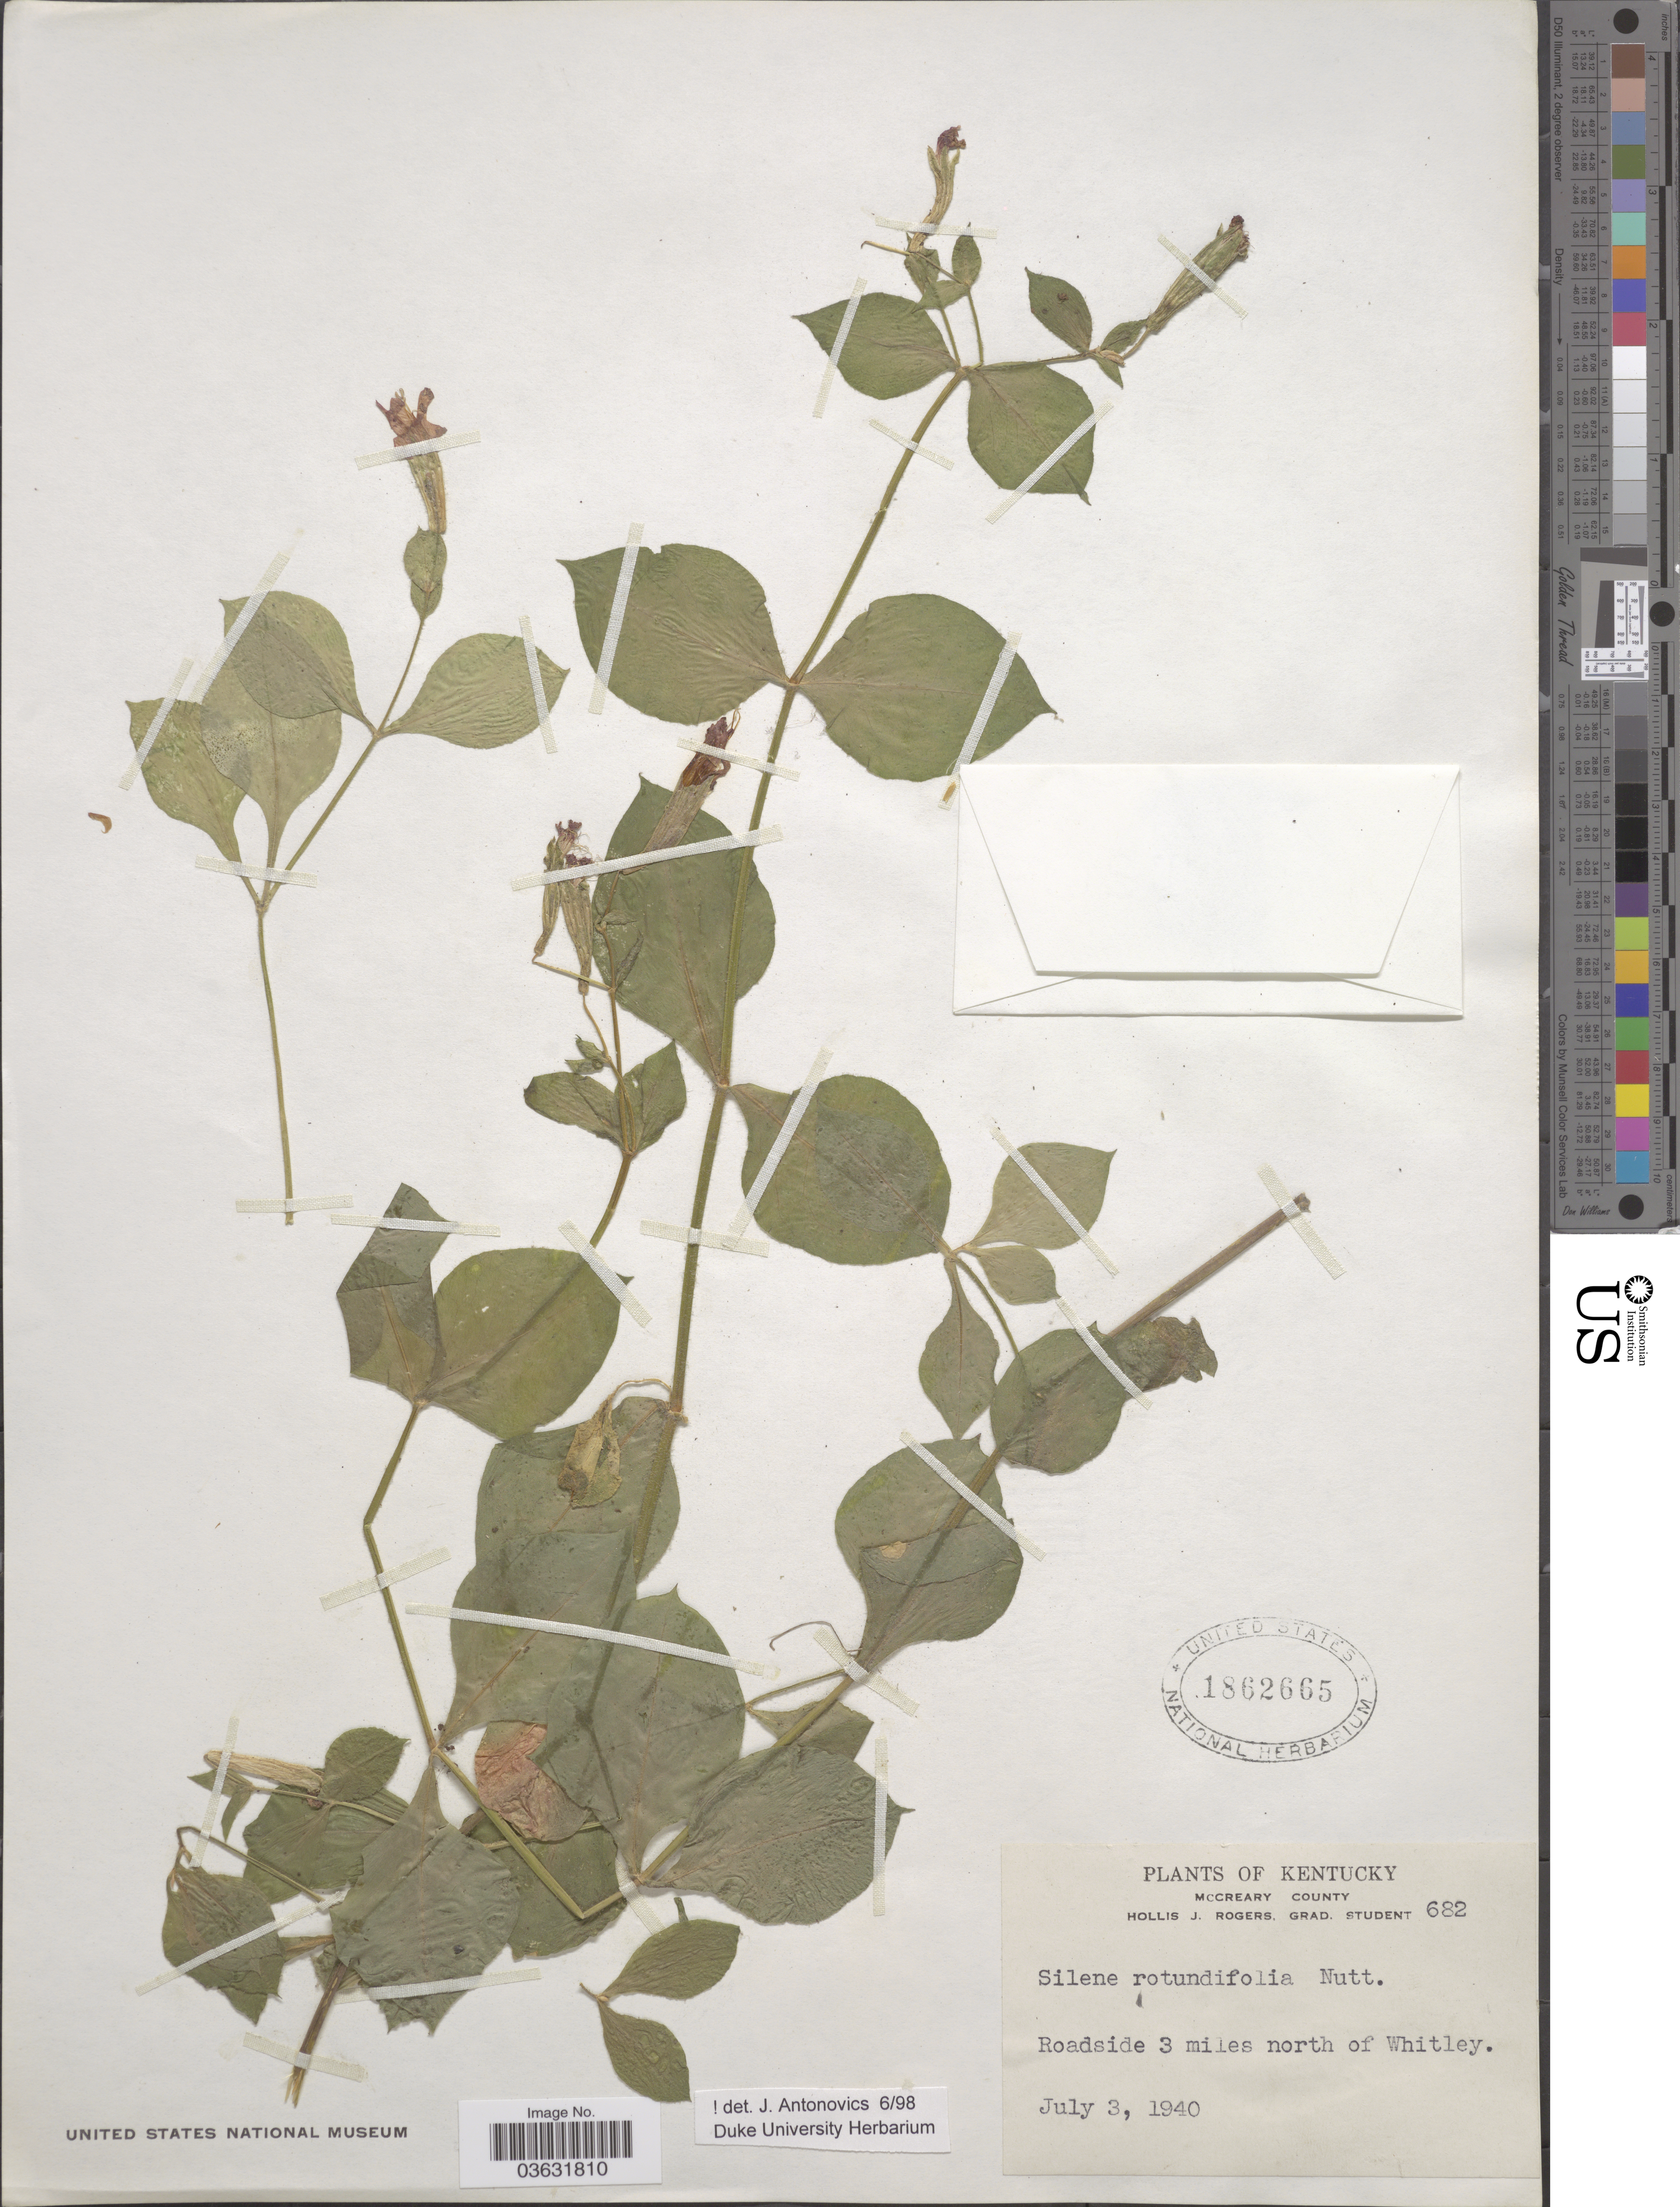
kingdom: Plantae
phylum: Tracheophyta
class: Magnoliopsida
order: Caryophyllales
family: Caryophyllaceae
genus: Silene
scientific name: Silene rotundifolia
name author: Nutt.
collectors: H. J. Rogers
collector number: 682?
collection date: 1940-07-03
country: United States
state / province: Kentucky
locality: McCreary County. Roadside 3 miles north of Whitley.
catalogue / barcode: US 1862665